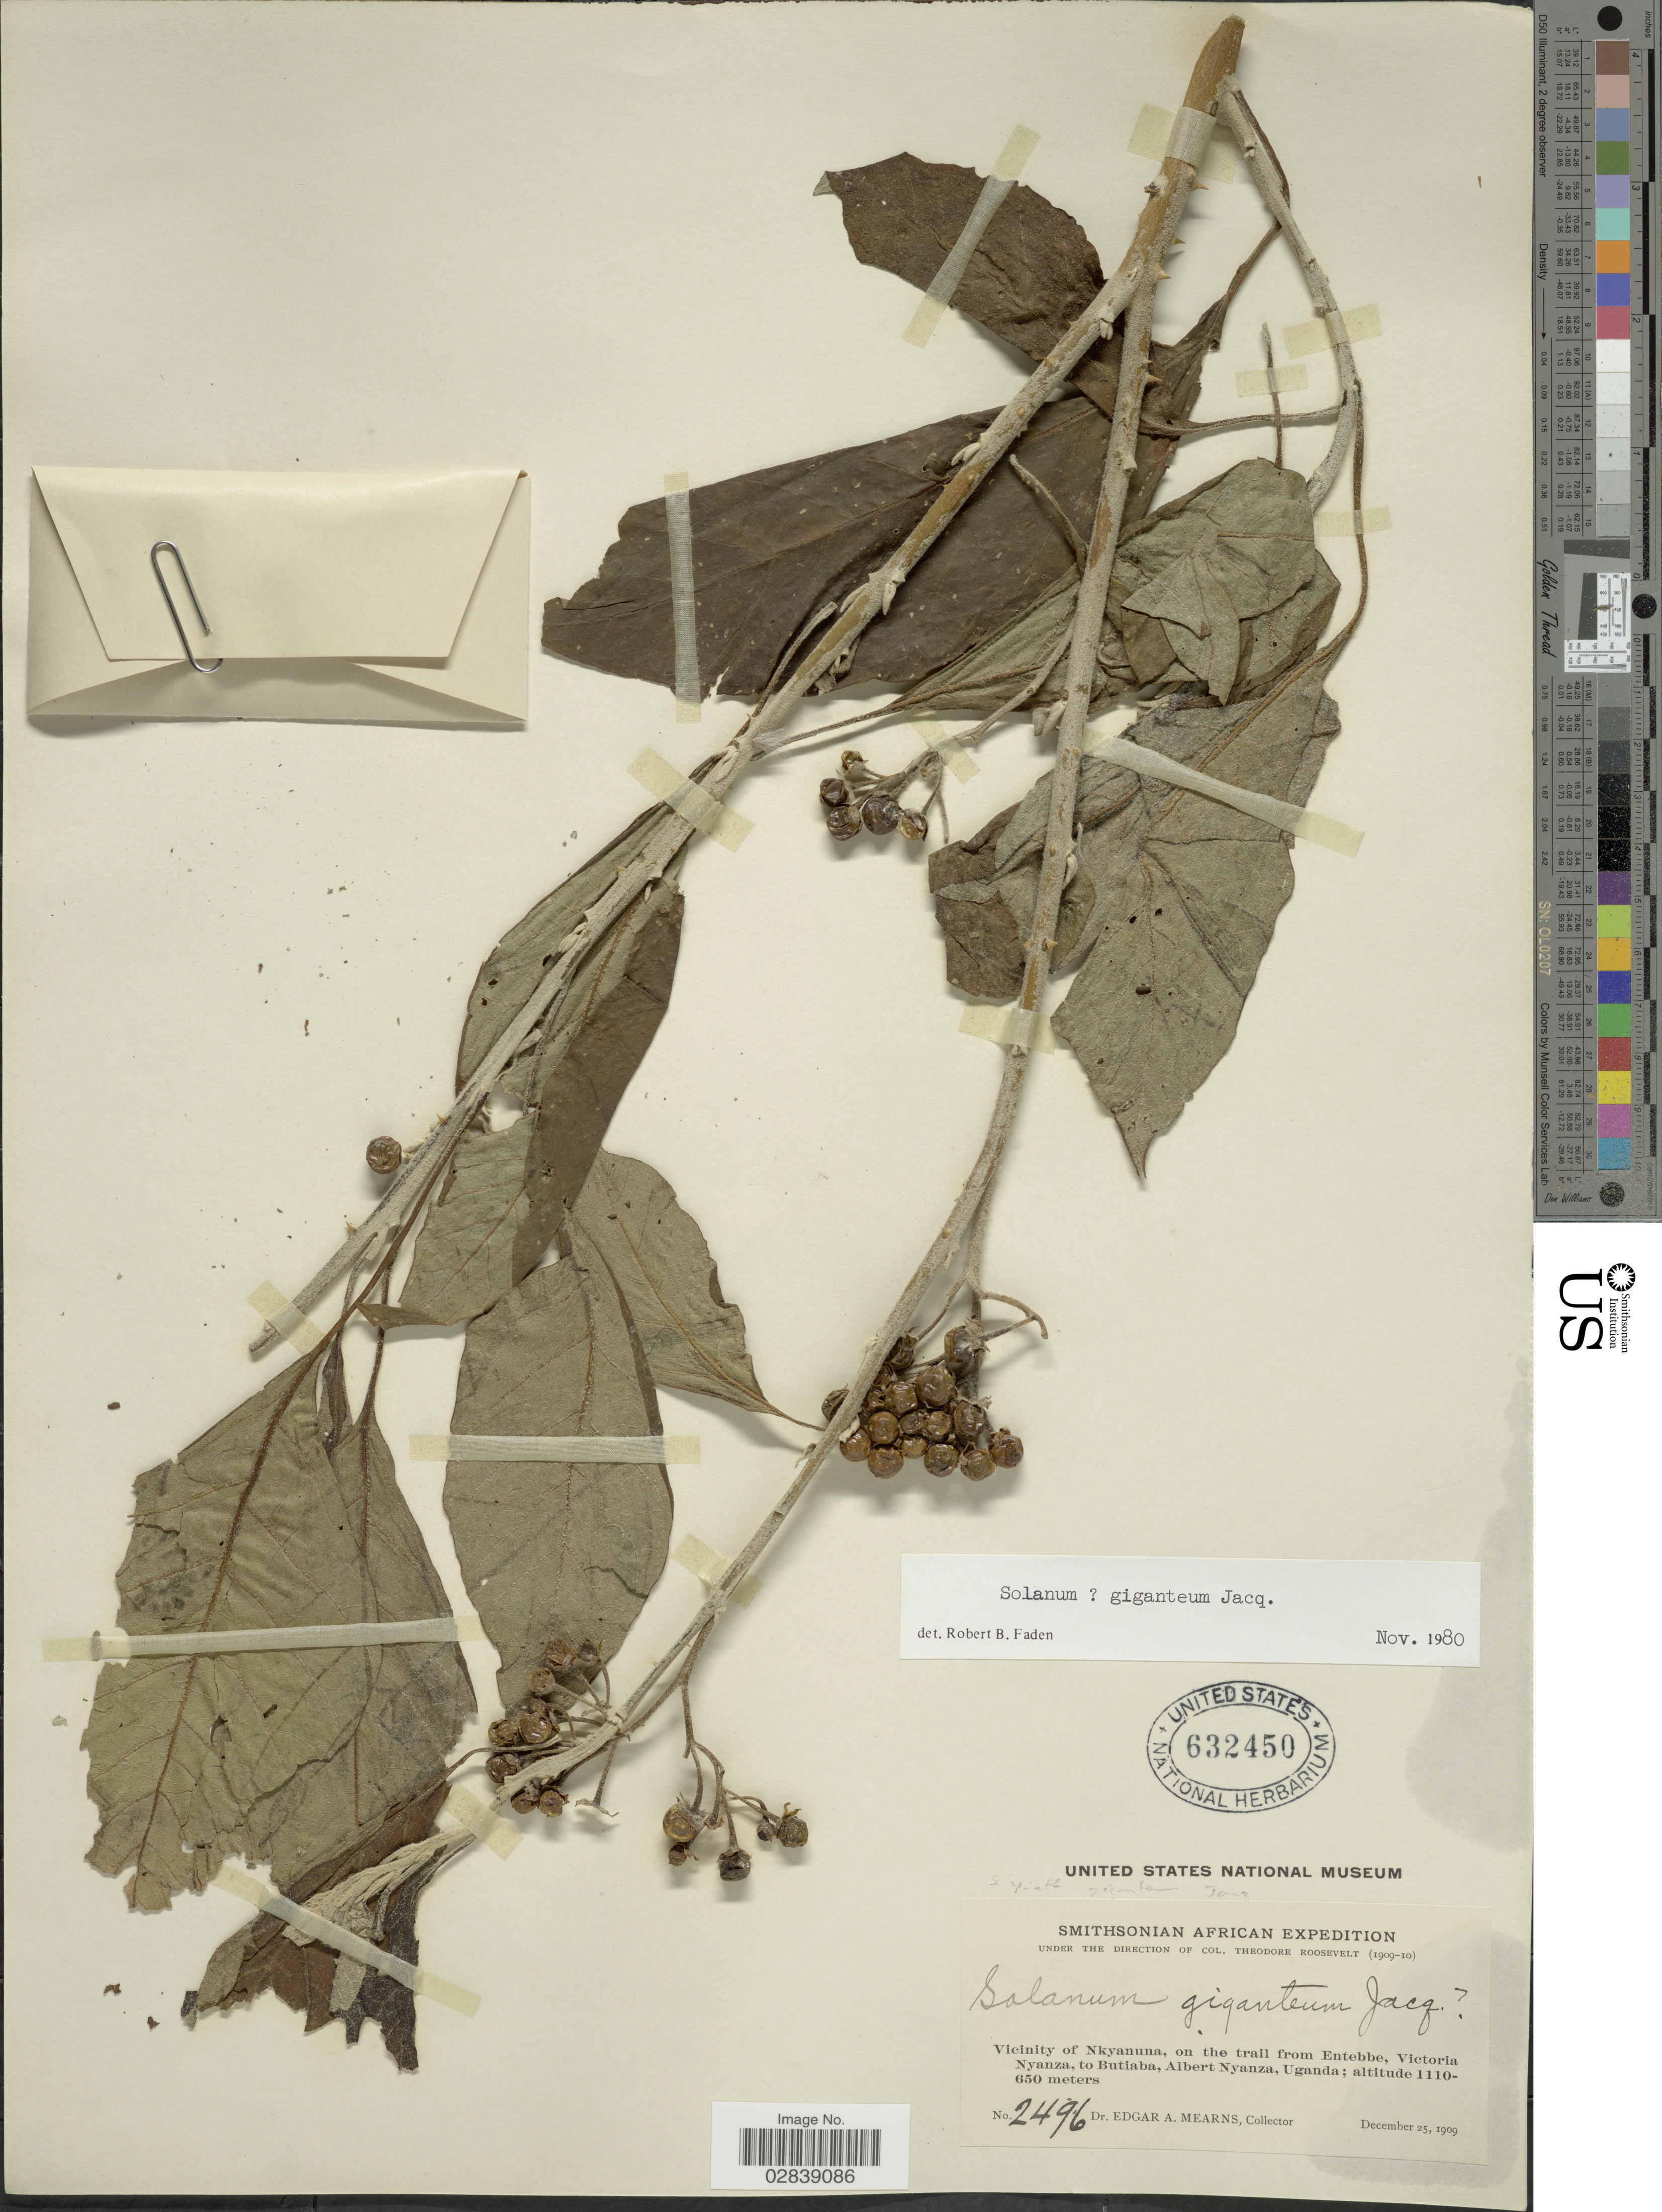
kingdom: Plantae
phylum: Tracheophyta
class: Magnoliopsida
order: Solanales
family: Solanaceae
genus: Solanum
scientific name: Solanum giganteum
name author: Jacq.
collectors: E. A. Mearns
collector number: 2496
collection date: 1909-12-25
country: Uganda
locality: Vicinity of Nkyanuna, on the trail from Entebbe, Victoria Nyanza, to Butiaba, Albert Nyanza.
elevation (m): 650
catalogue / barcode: US 632450